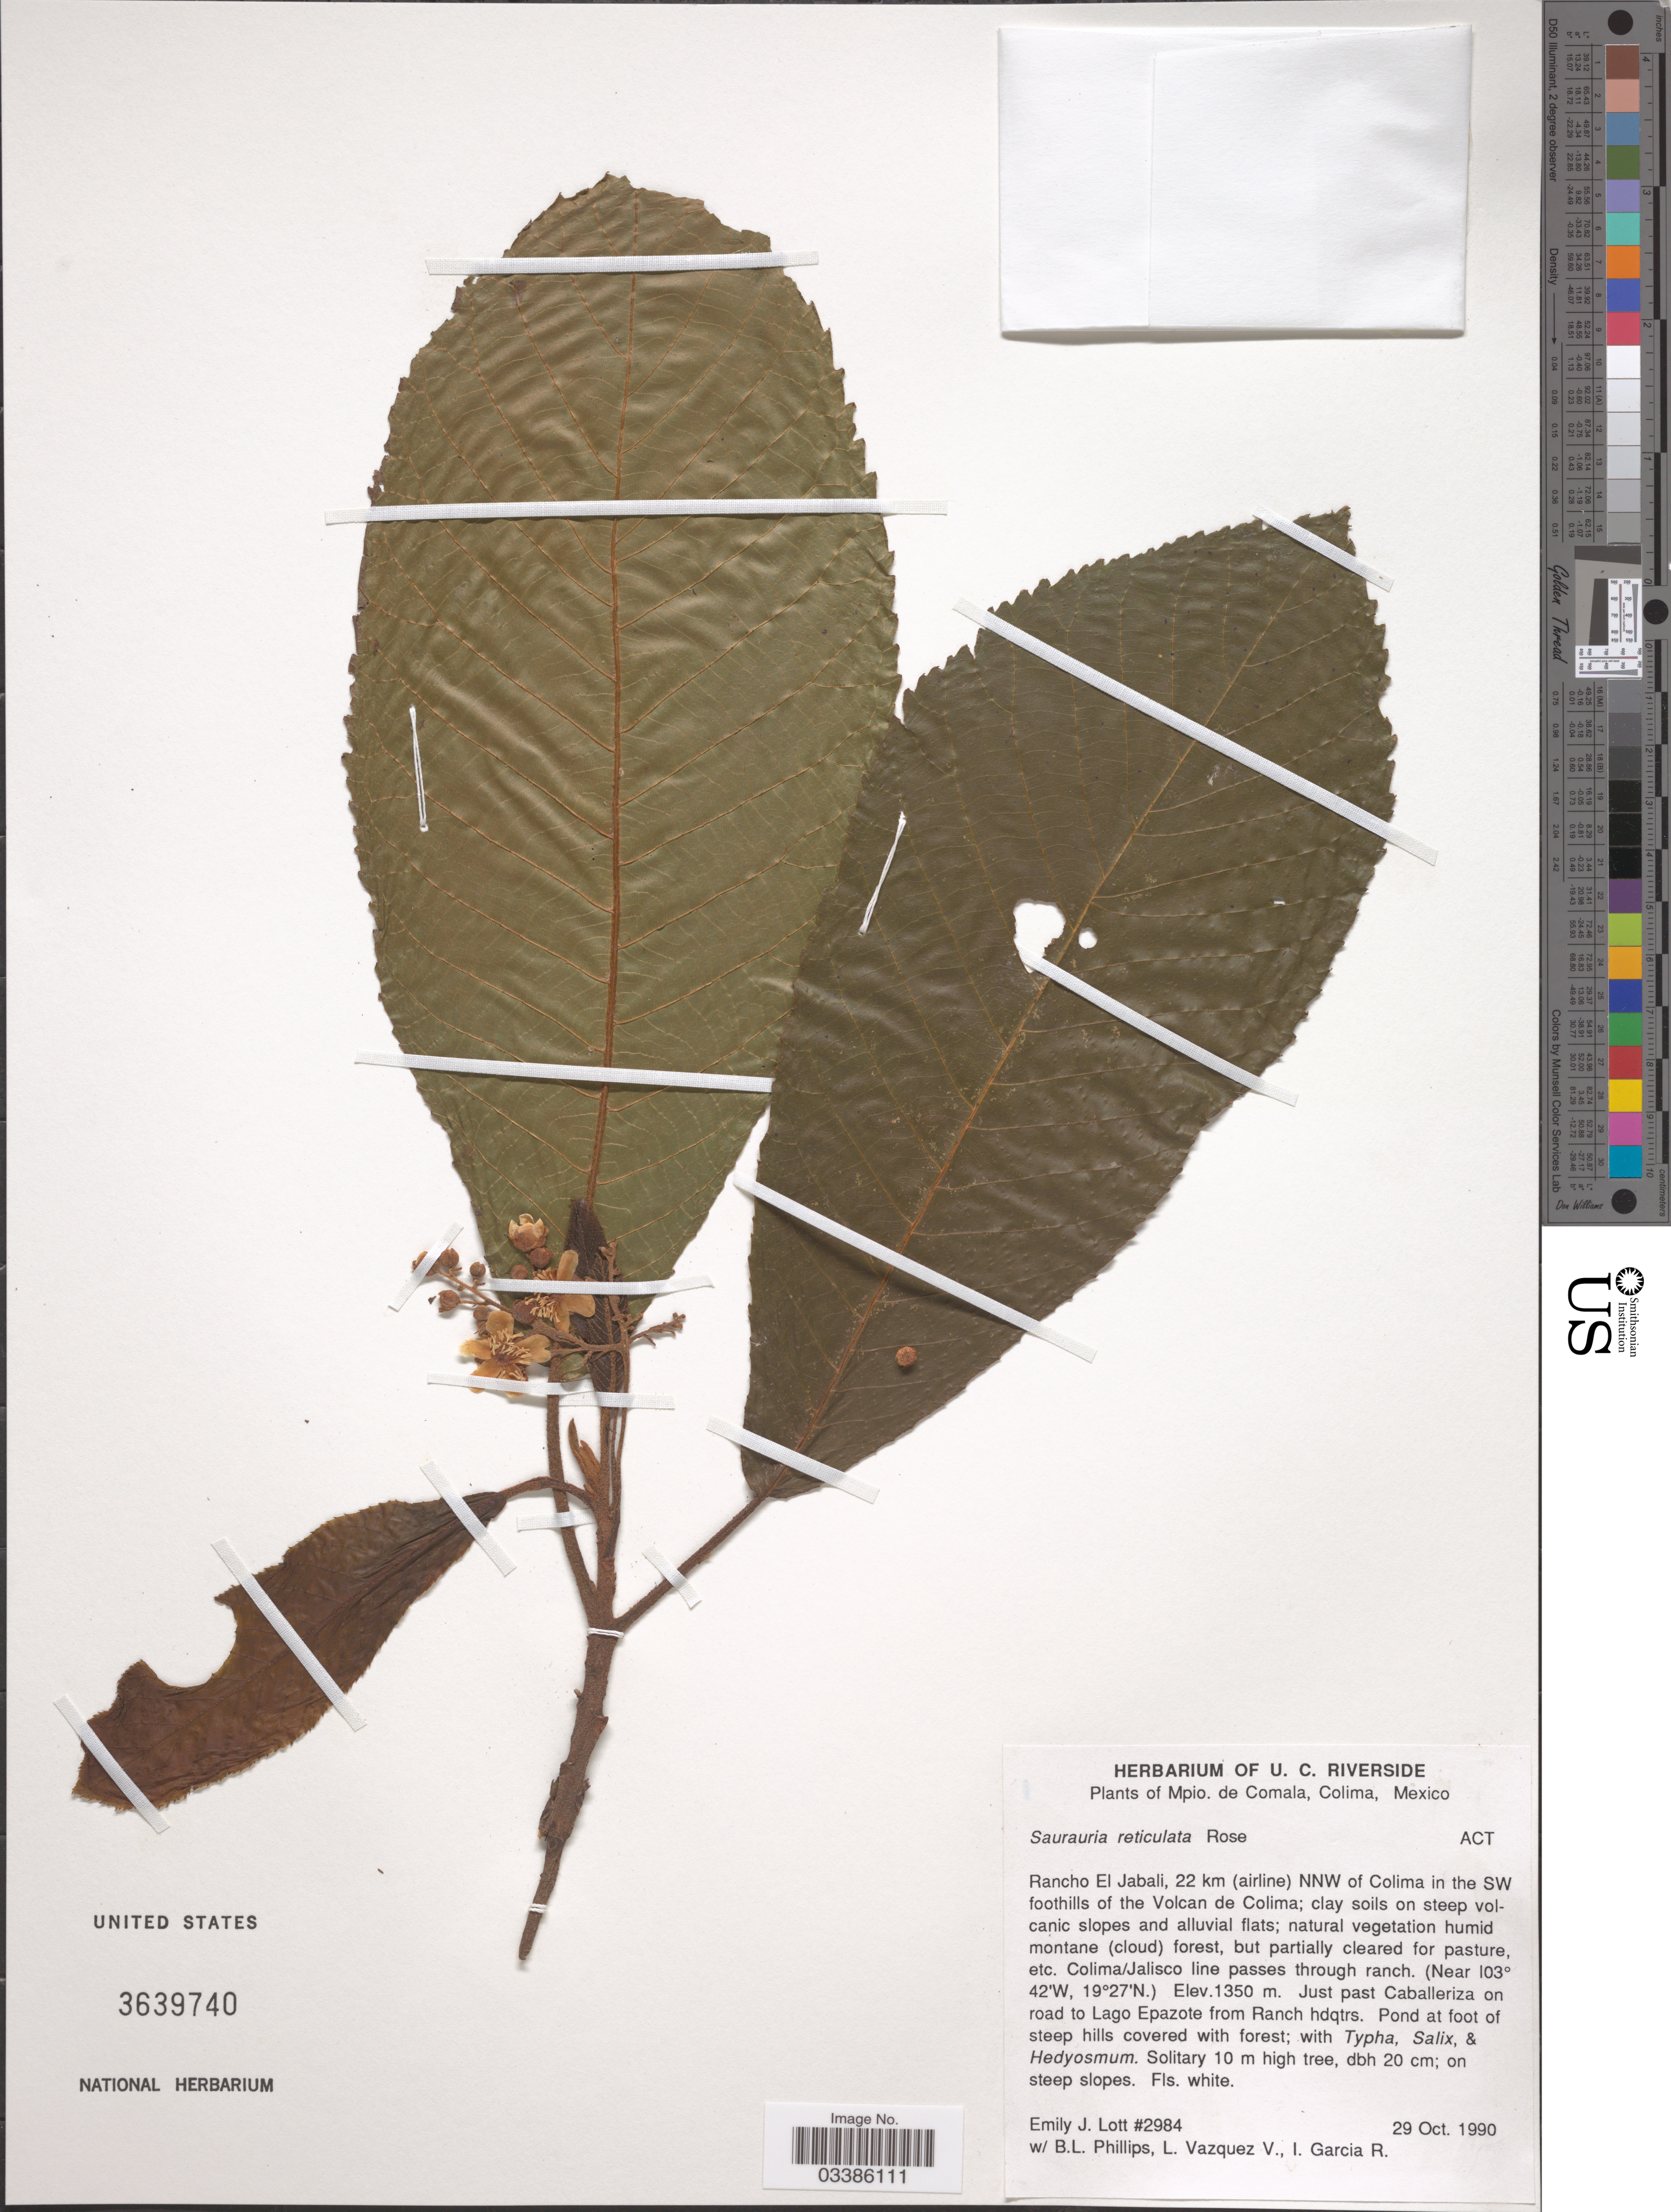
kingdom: Plantae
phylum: Tracheophyta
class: Magnoliopsida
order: Ericales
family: Actinidiaceae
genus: Saurauia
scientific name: Saurauia reticulata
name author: Rose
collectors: E. J. Lott, B. L. Phillips, L. Vazquez & I. Garcia R.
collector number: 2984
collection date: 1990-10-29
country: Mexico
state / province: Colima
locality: Mpio. de Comala. Rancho El Jabali, 22 km (airline) NNW of Colima in the SW foothills of the Volcan de Colima.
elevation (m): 1350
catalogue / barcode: US 3639740